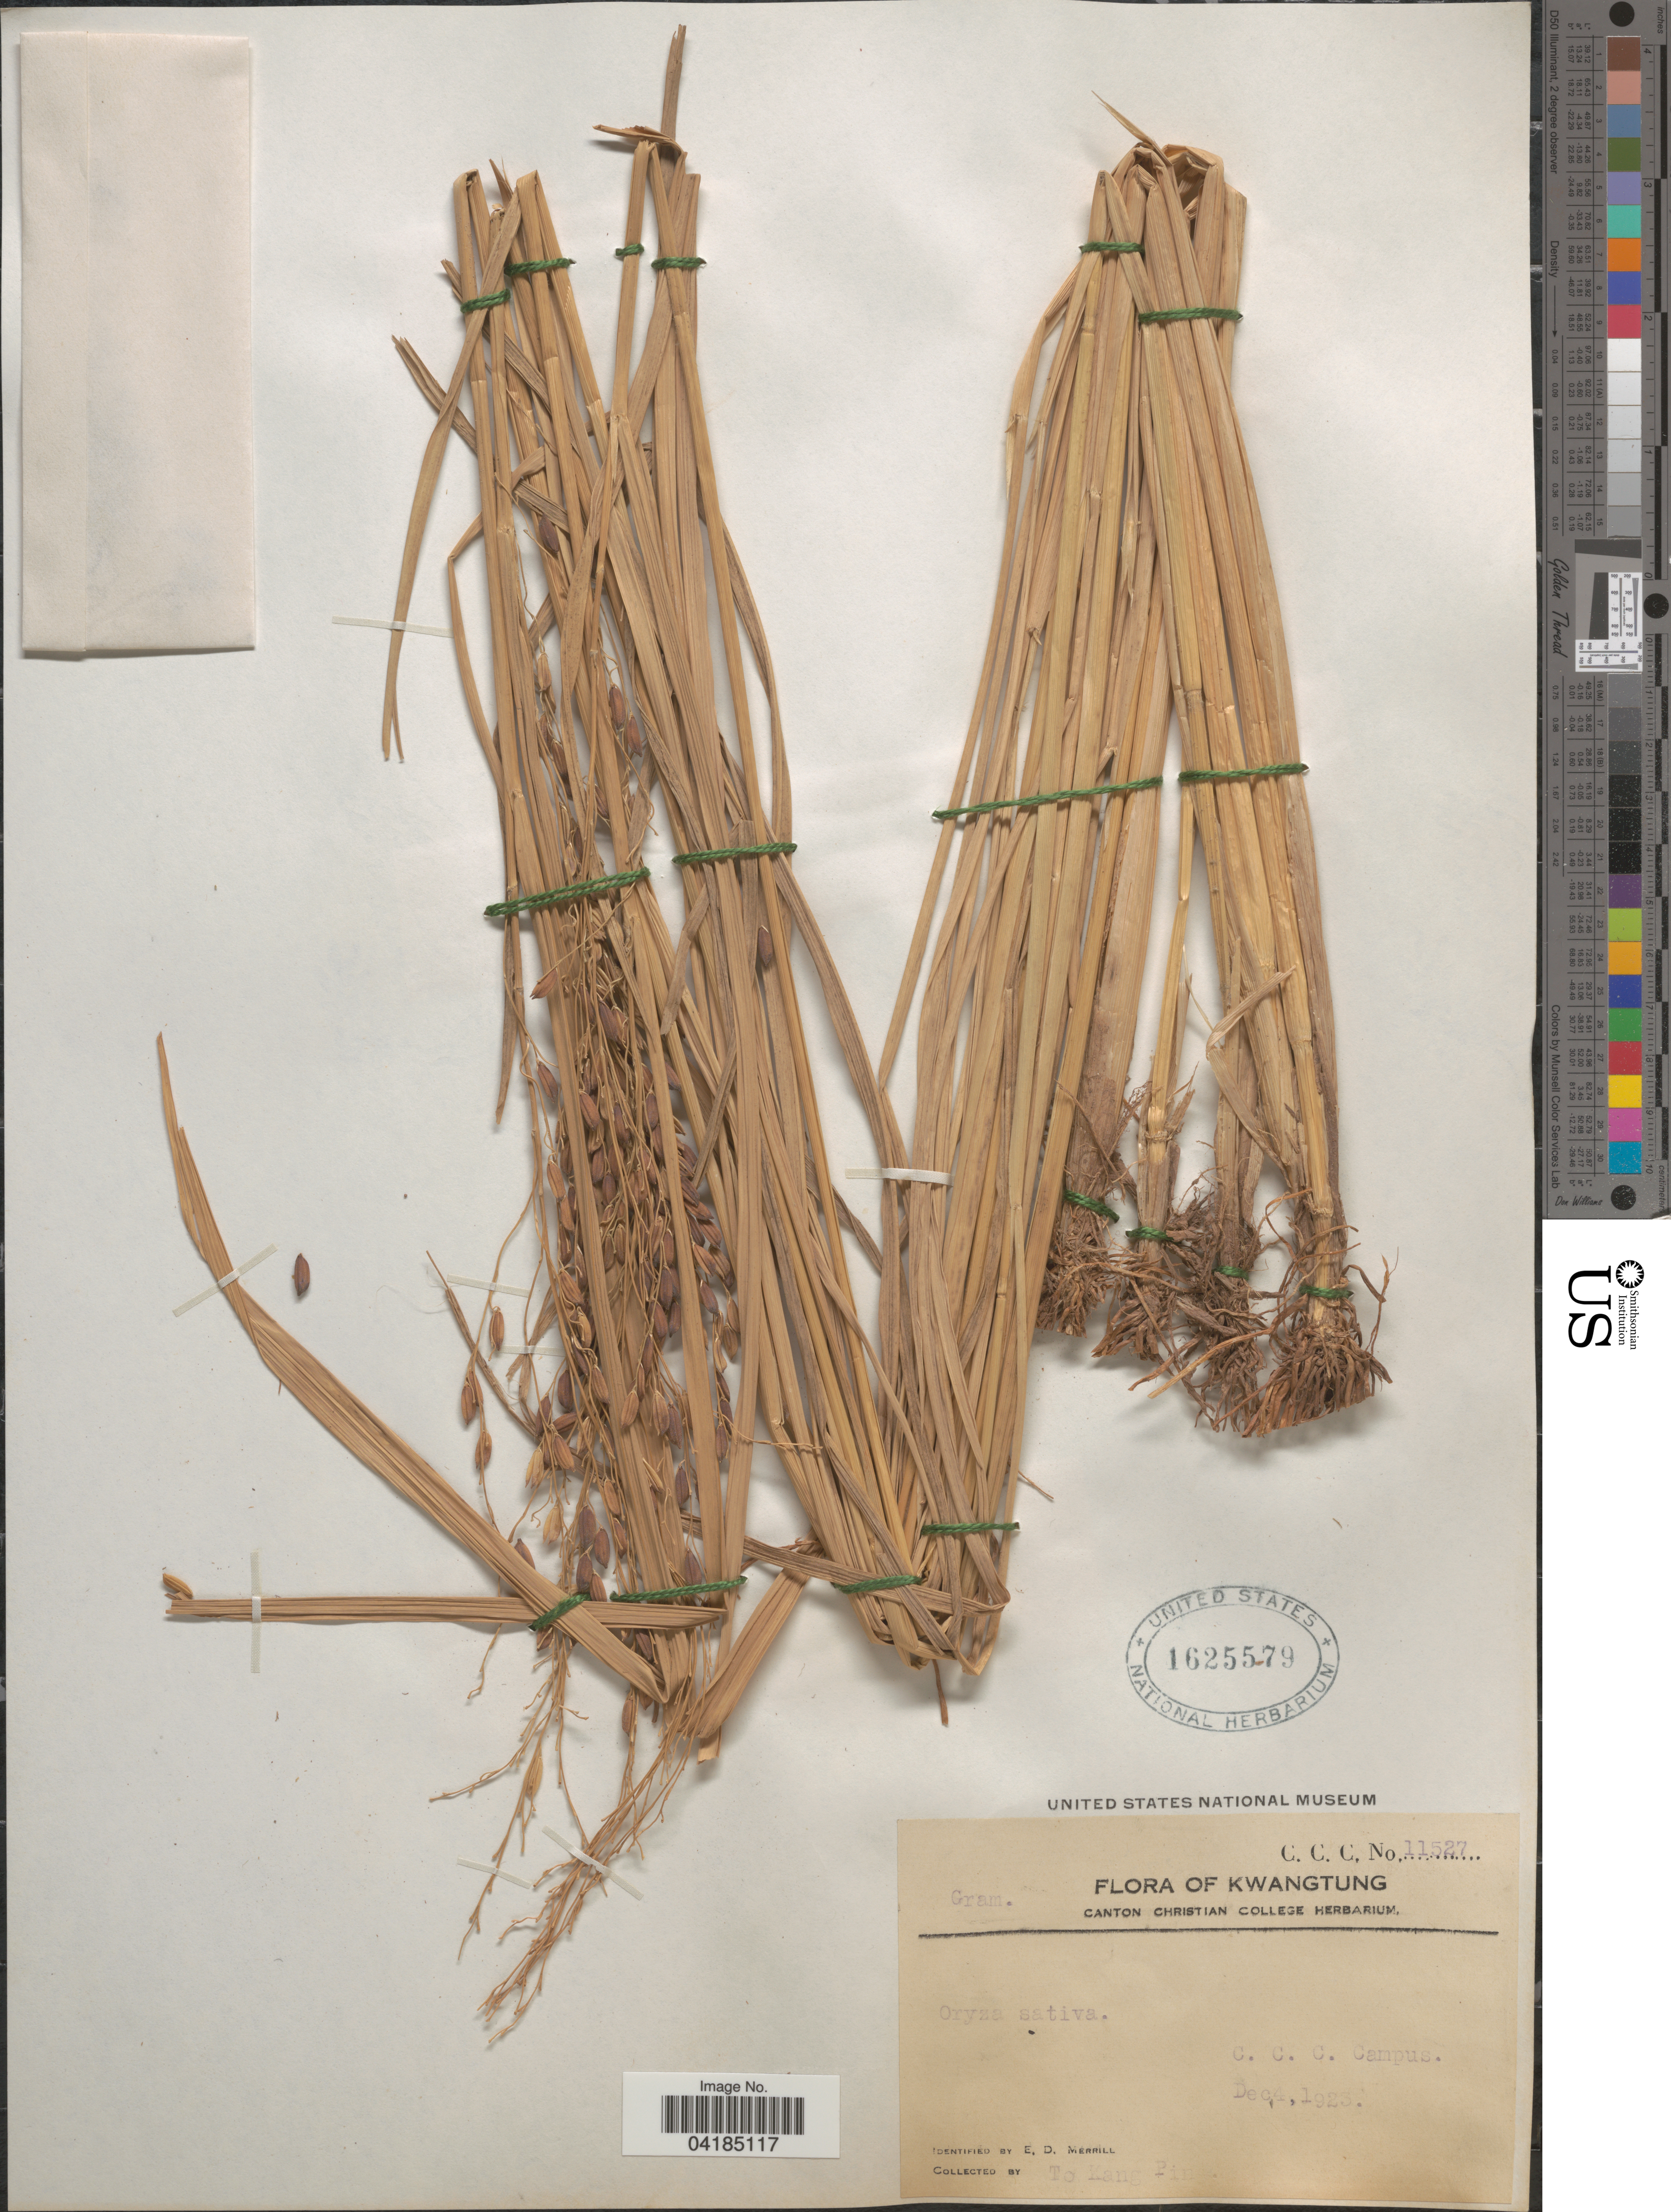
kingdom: Plantae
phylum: Tracheophyta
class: Liliopsida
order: Poales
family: Poaceae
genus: Oryza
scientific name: Oryza sativa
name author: L.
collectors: T. Ping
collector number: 11527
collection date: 1923-12-04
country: China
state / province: Guangdong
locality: Kwangtung. C.C.C. Campus.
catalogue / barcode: US 1625579